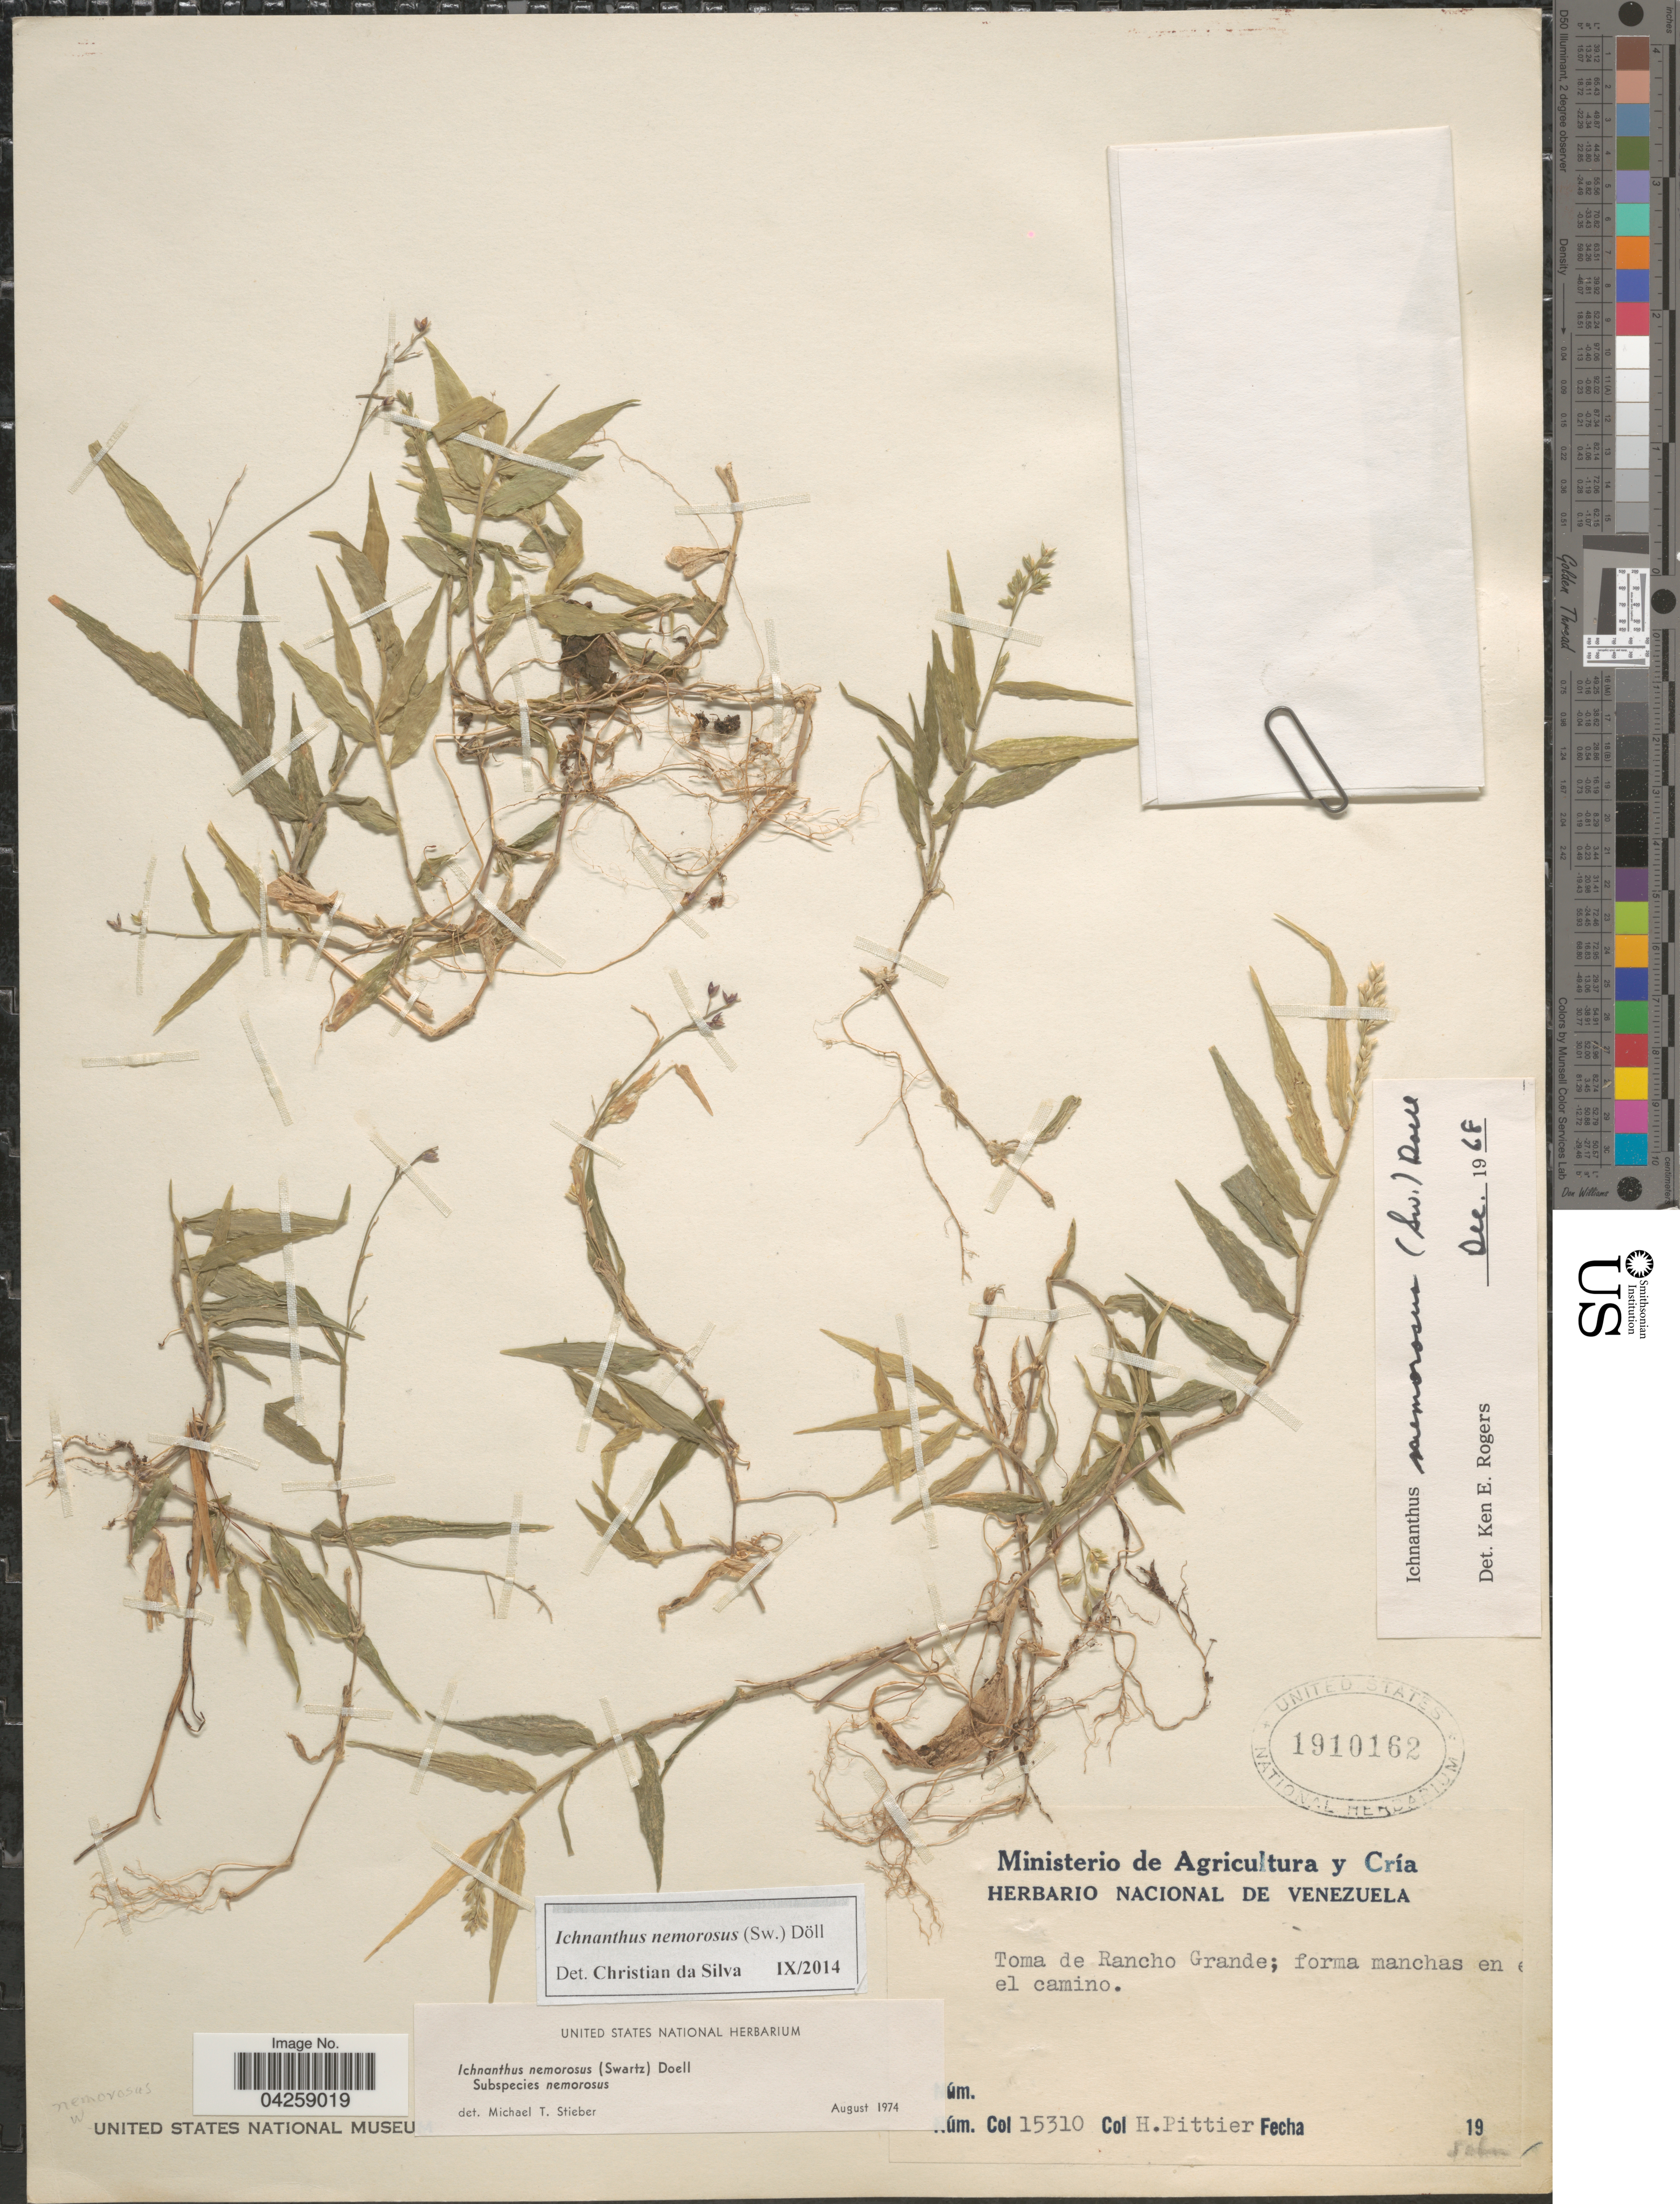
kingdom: Plantae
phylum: Tracheophyta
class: Liliopsida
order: Poales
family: Poaceae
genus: Ichnanthus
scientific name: Ichnanthus nemorosus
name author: (Sw.) Döll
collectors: H. F. Pittier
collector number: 15310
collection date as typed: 19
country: Venezuela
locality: Toma de Rancho Grande; forma manchas en el camino.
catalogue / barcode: US 1910162